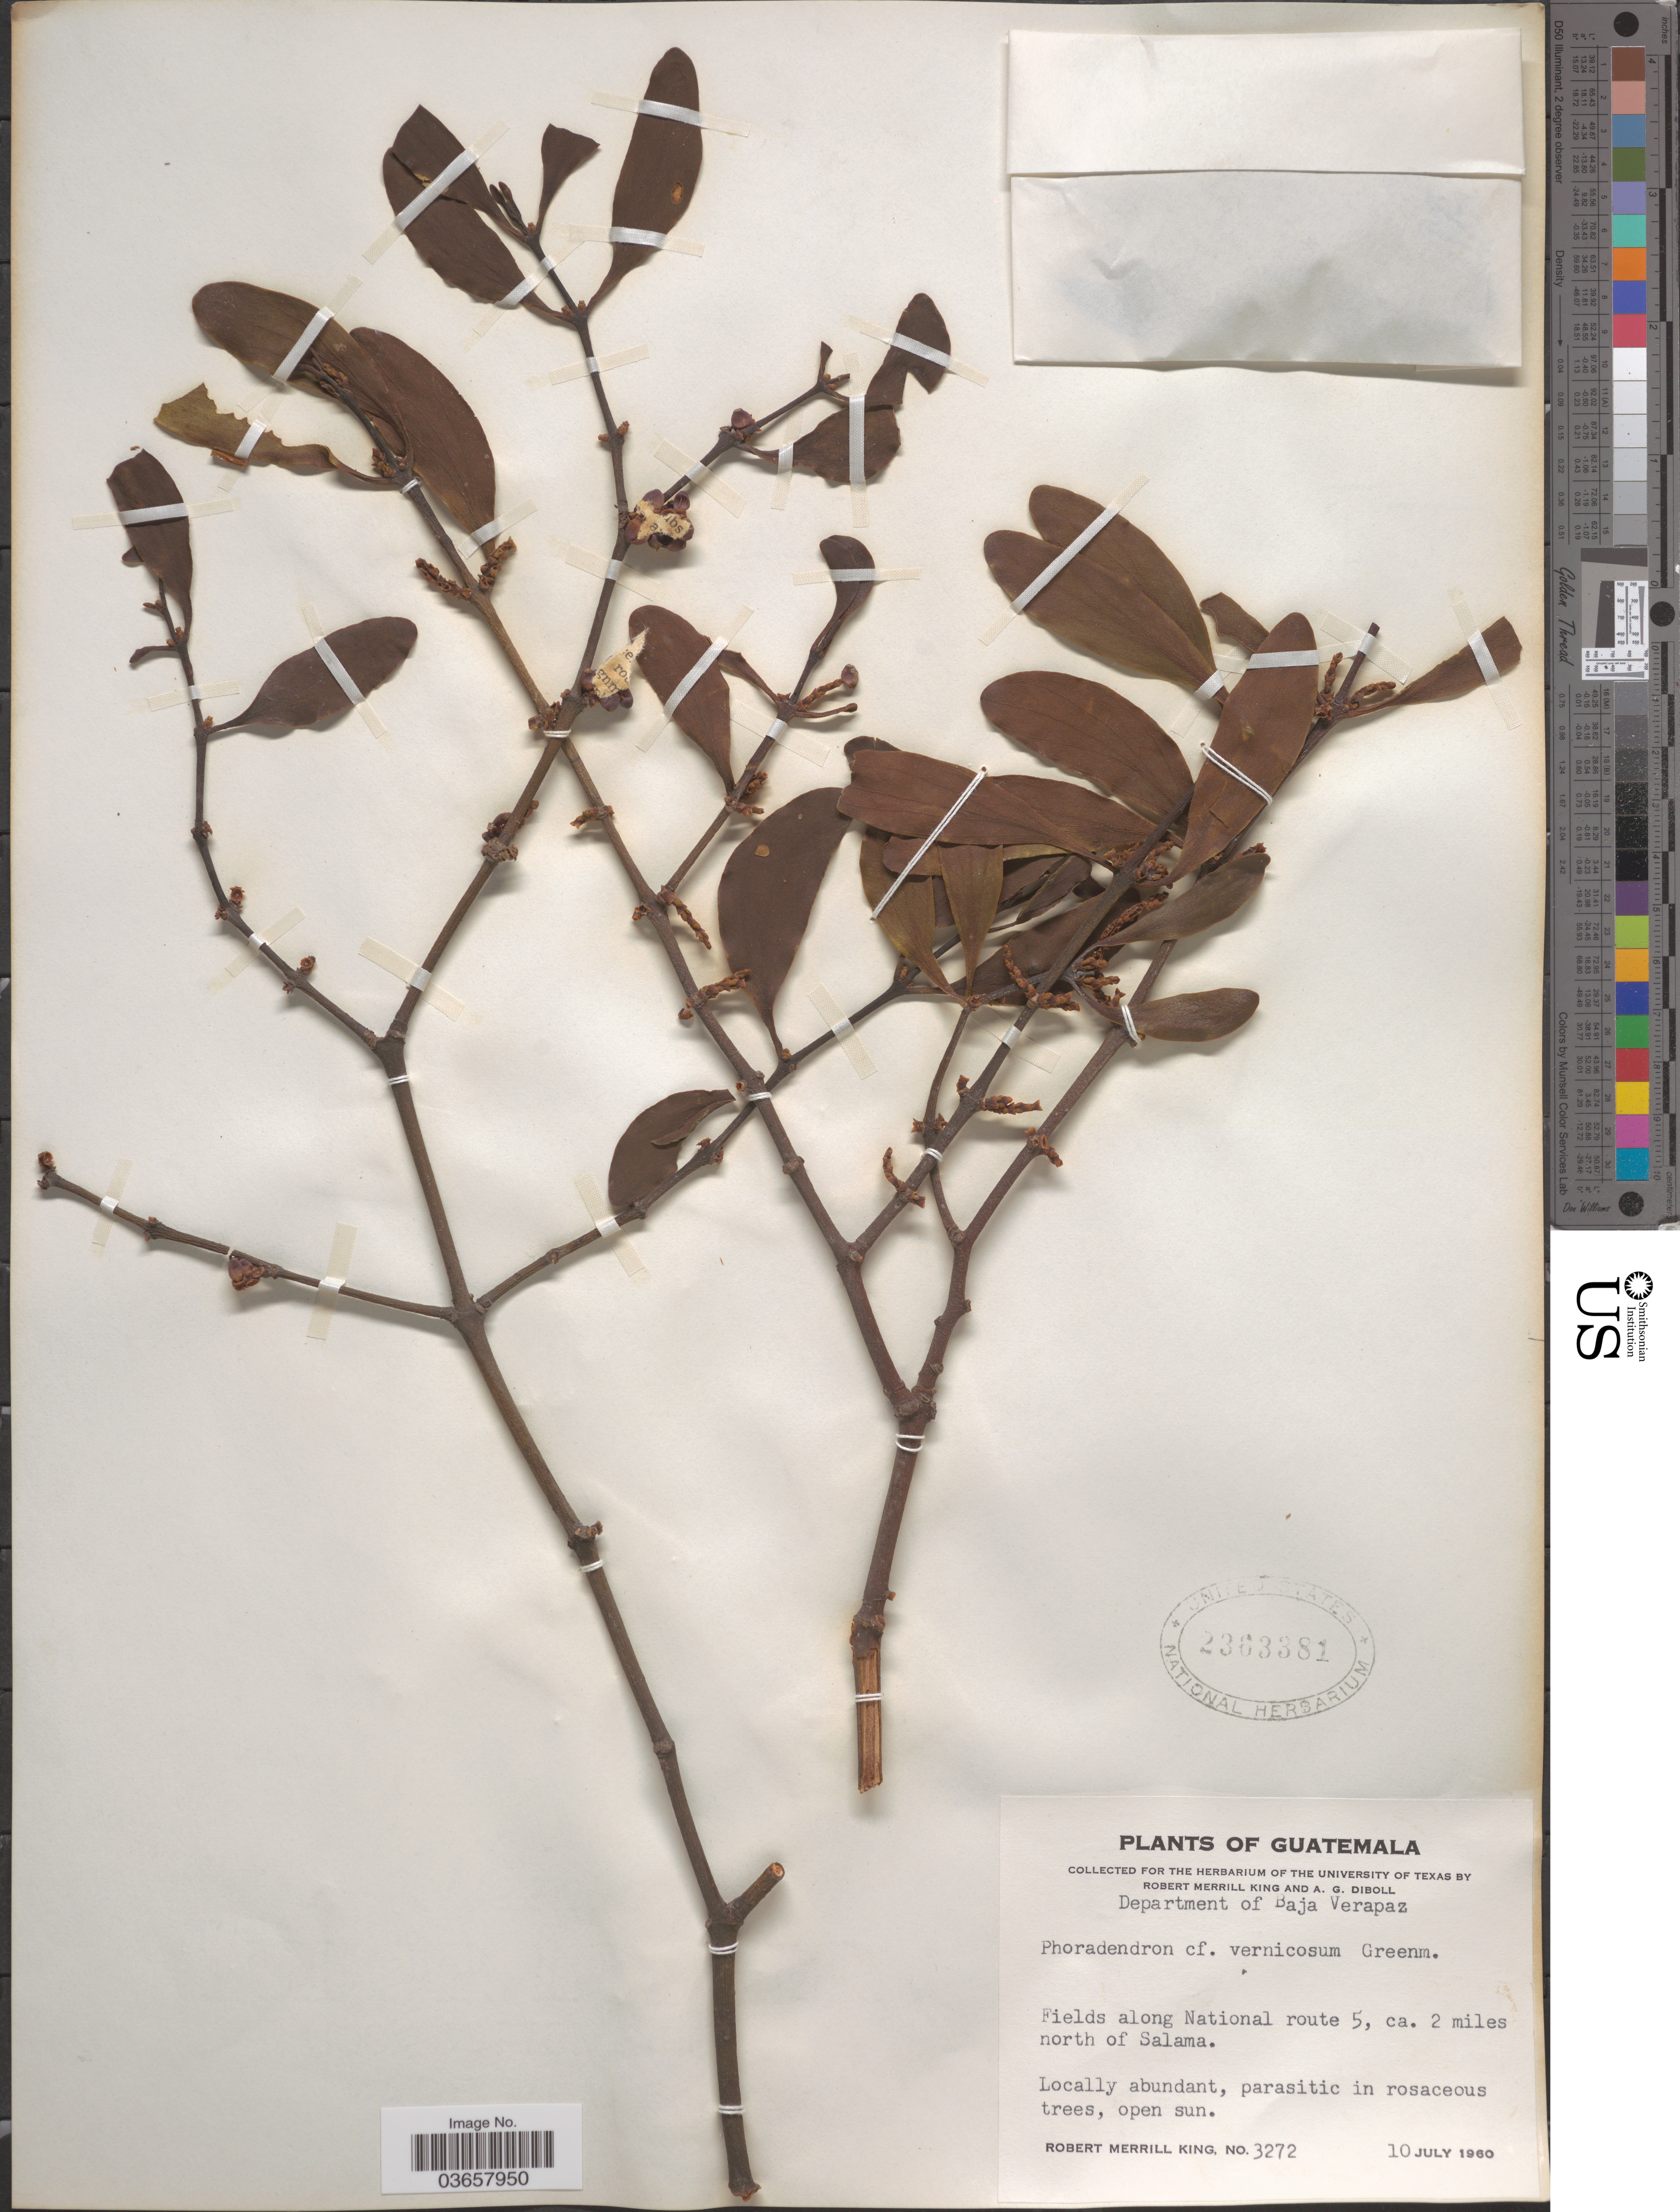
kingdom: Plantae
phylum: Tracheophyta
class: Magnoliopsida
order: Santalales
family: Viscaceae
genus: Phoradendron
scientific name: Phoradendron vernicosum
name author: Greenm.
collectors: R. M. King & A. Diboll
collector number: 3272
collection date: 1960-07-10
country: Guatemala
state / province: Baja Verapaz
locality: Department of Baja Verapaz. Fields along National route 5, ca. 2 miles north of Salama.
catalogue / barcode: US 2363381